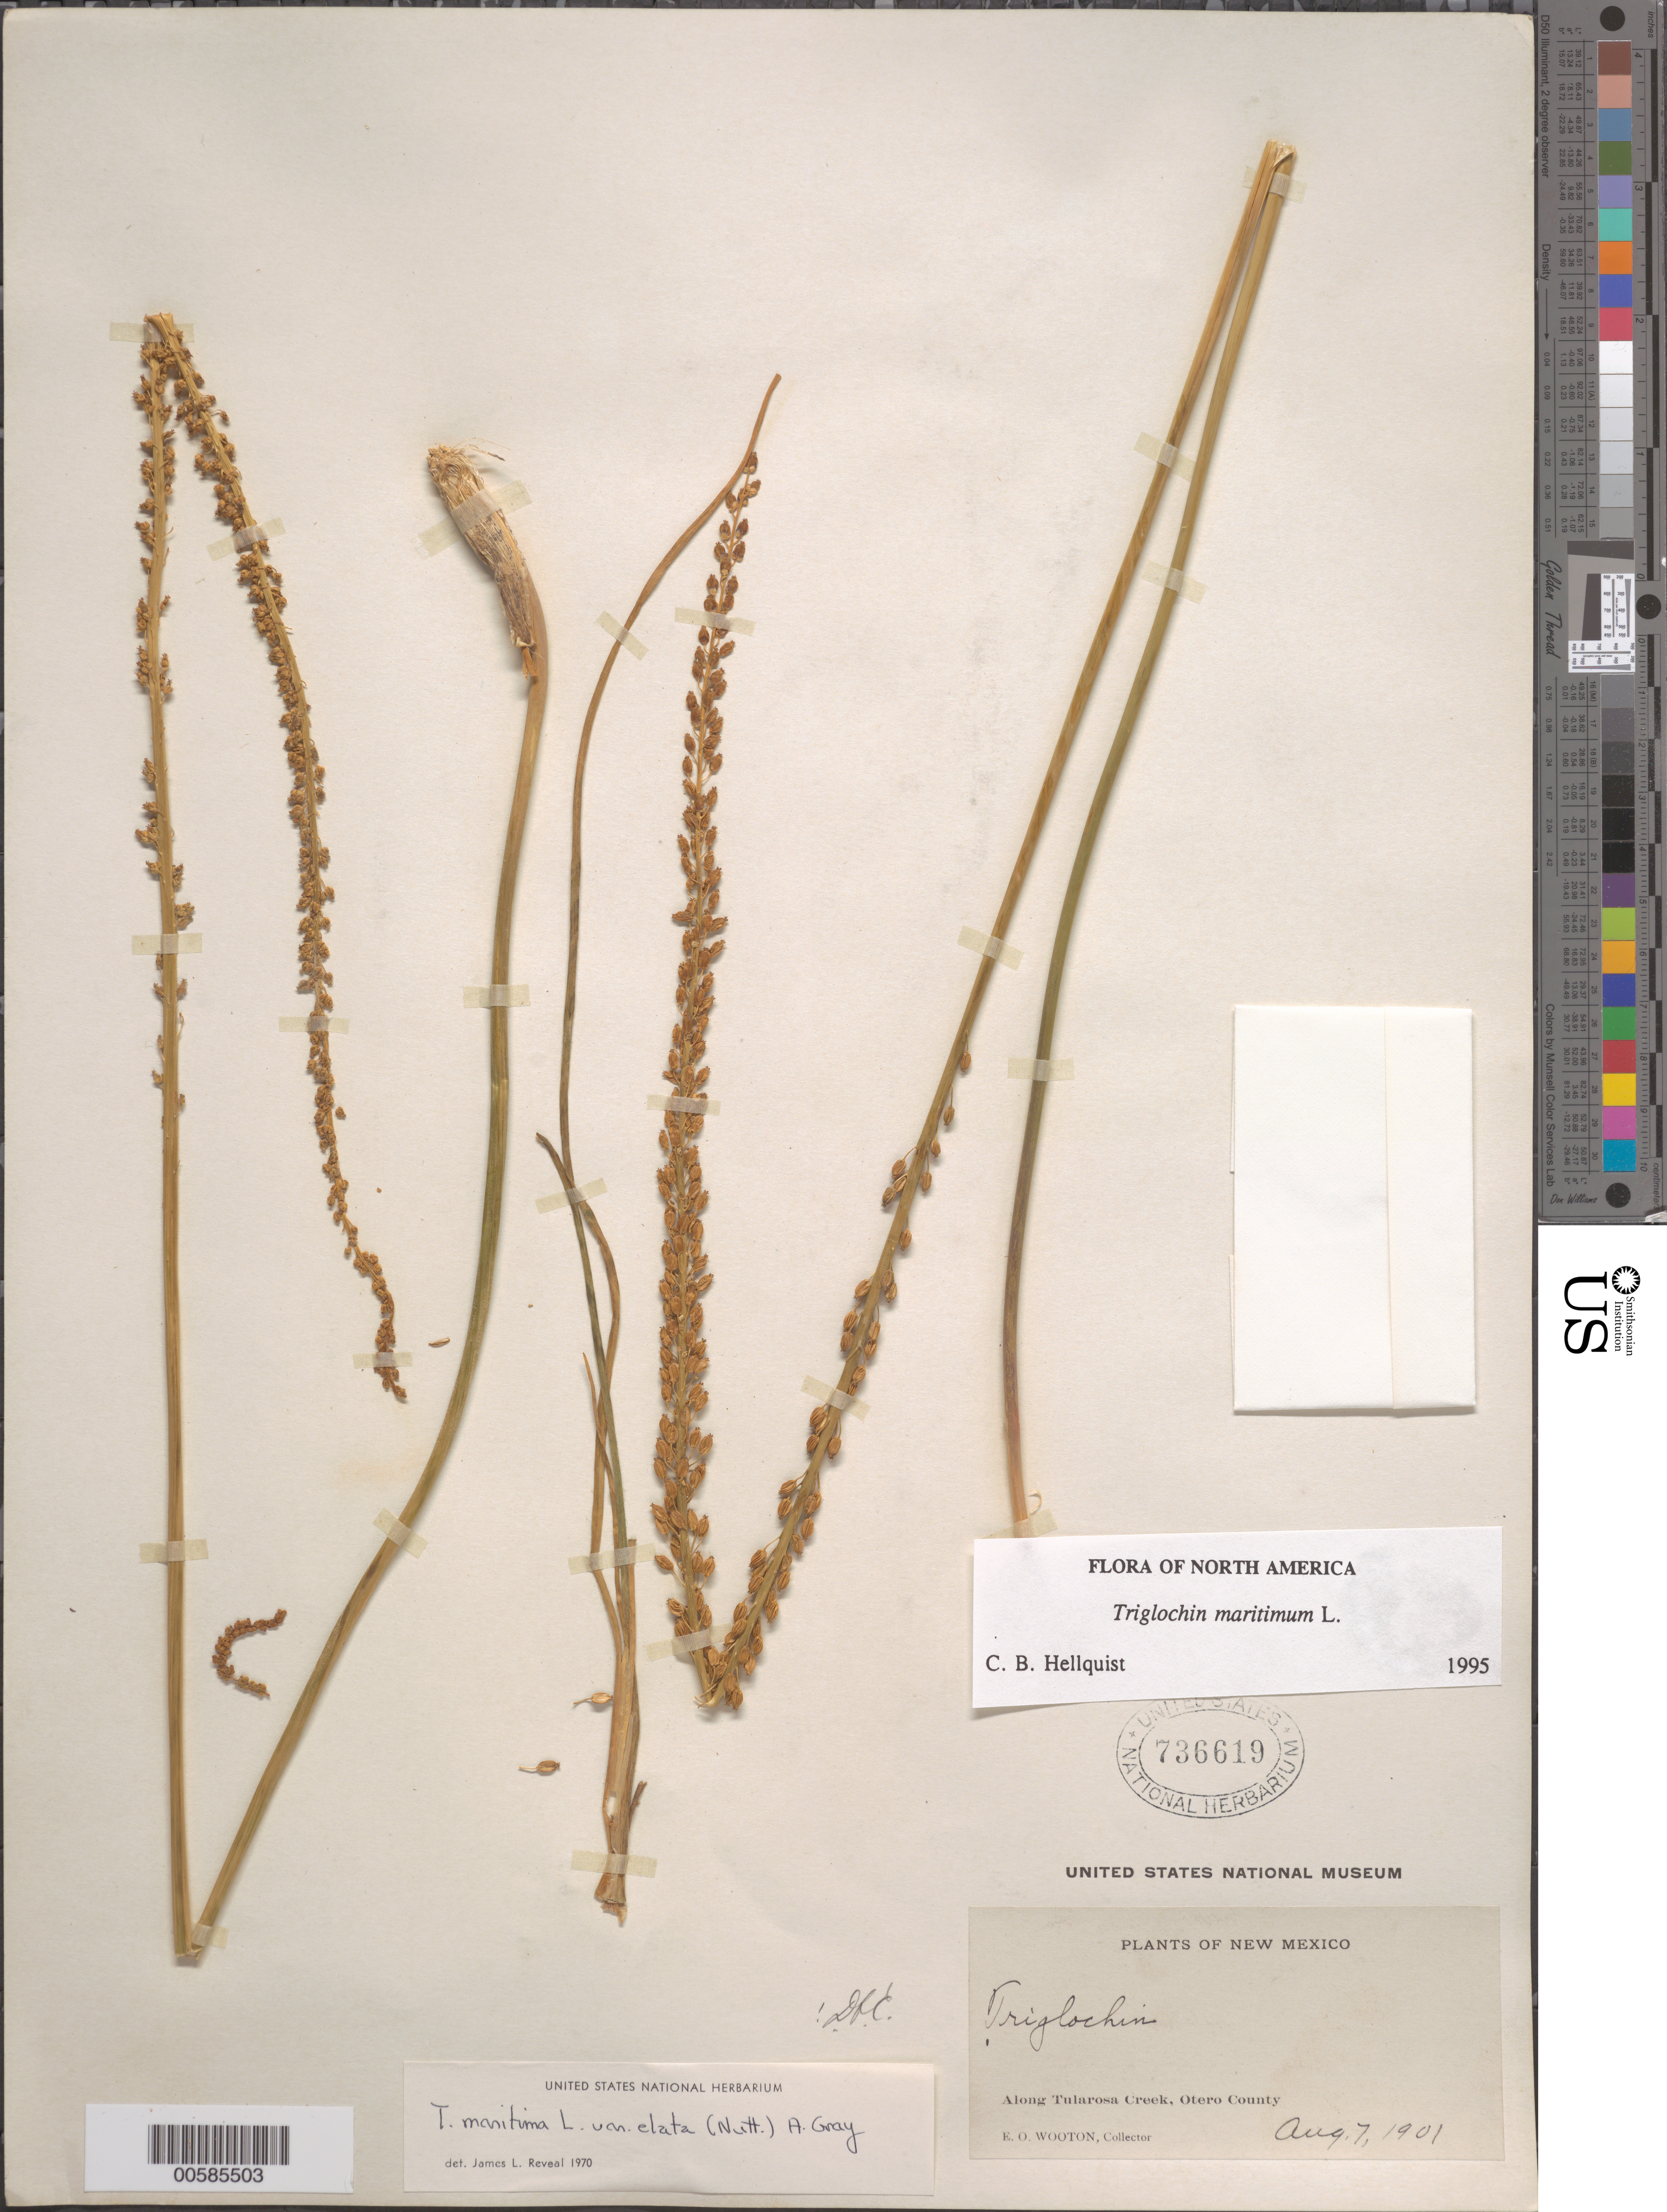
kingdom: Plantae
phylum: Tracheophyta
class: Liliopsida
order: Alismatales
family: Juncaginaceae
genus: Triglochin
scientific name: Triglochin maritima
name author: L.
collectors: E. O. Wooton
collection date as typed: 07 Aug 1901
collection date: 1901-08-07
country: United States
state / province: New Mexico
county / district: Otero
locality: Along Tularosa Creek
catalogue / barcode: US 736619